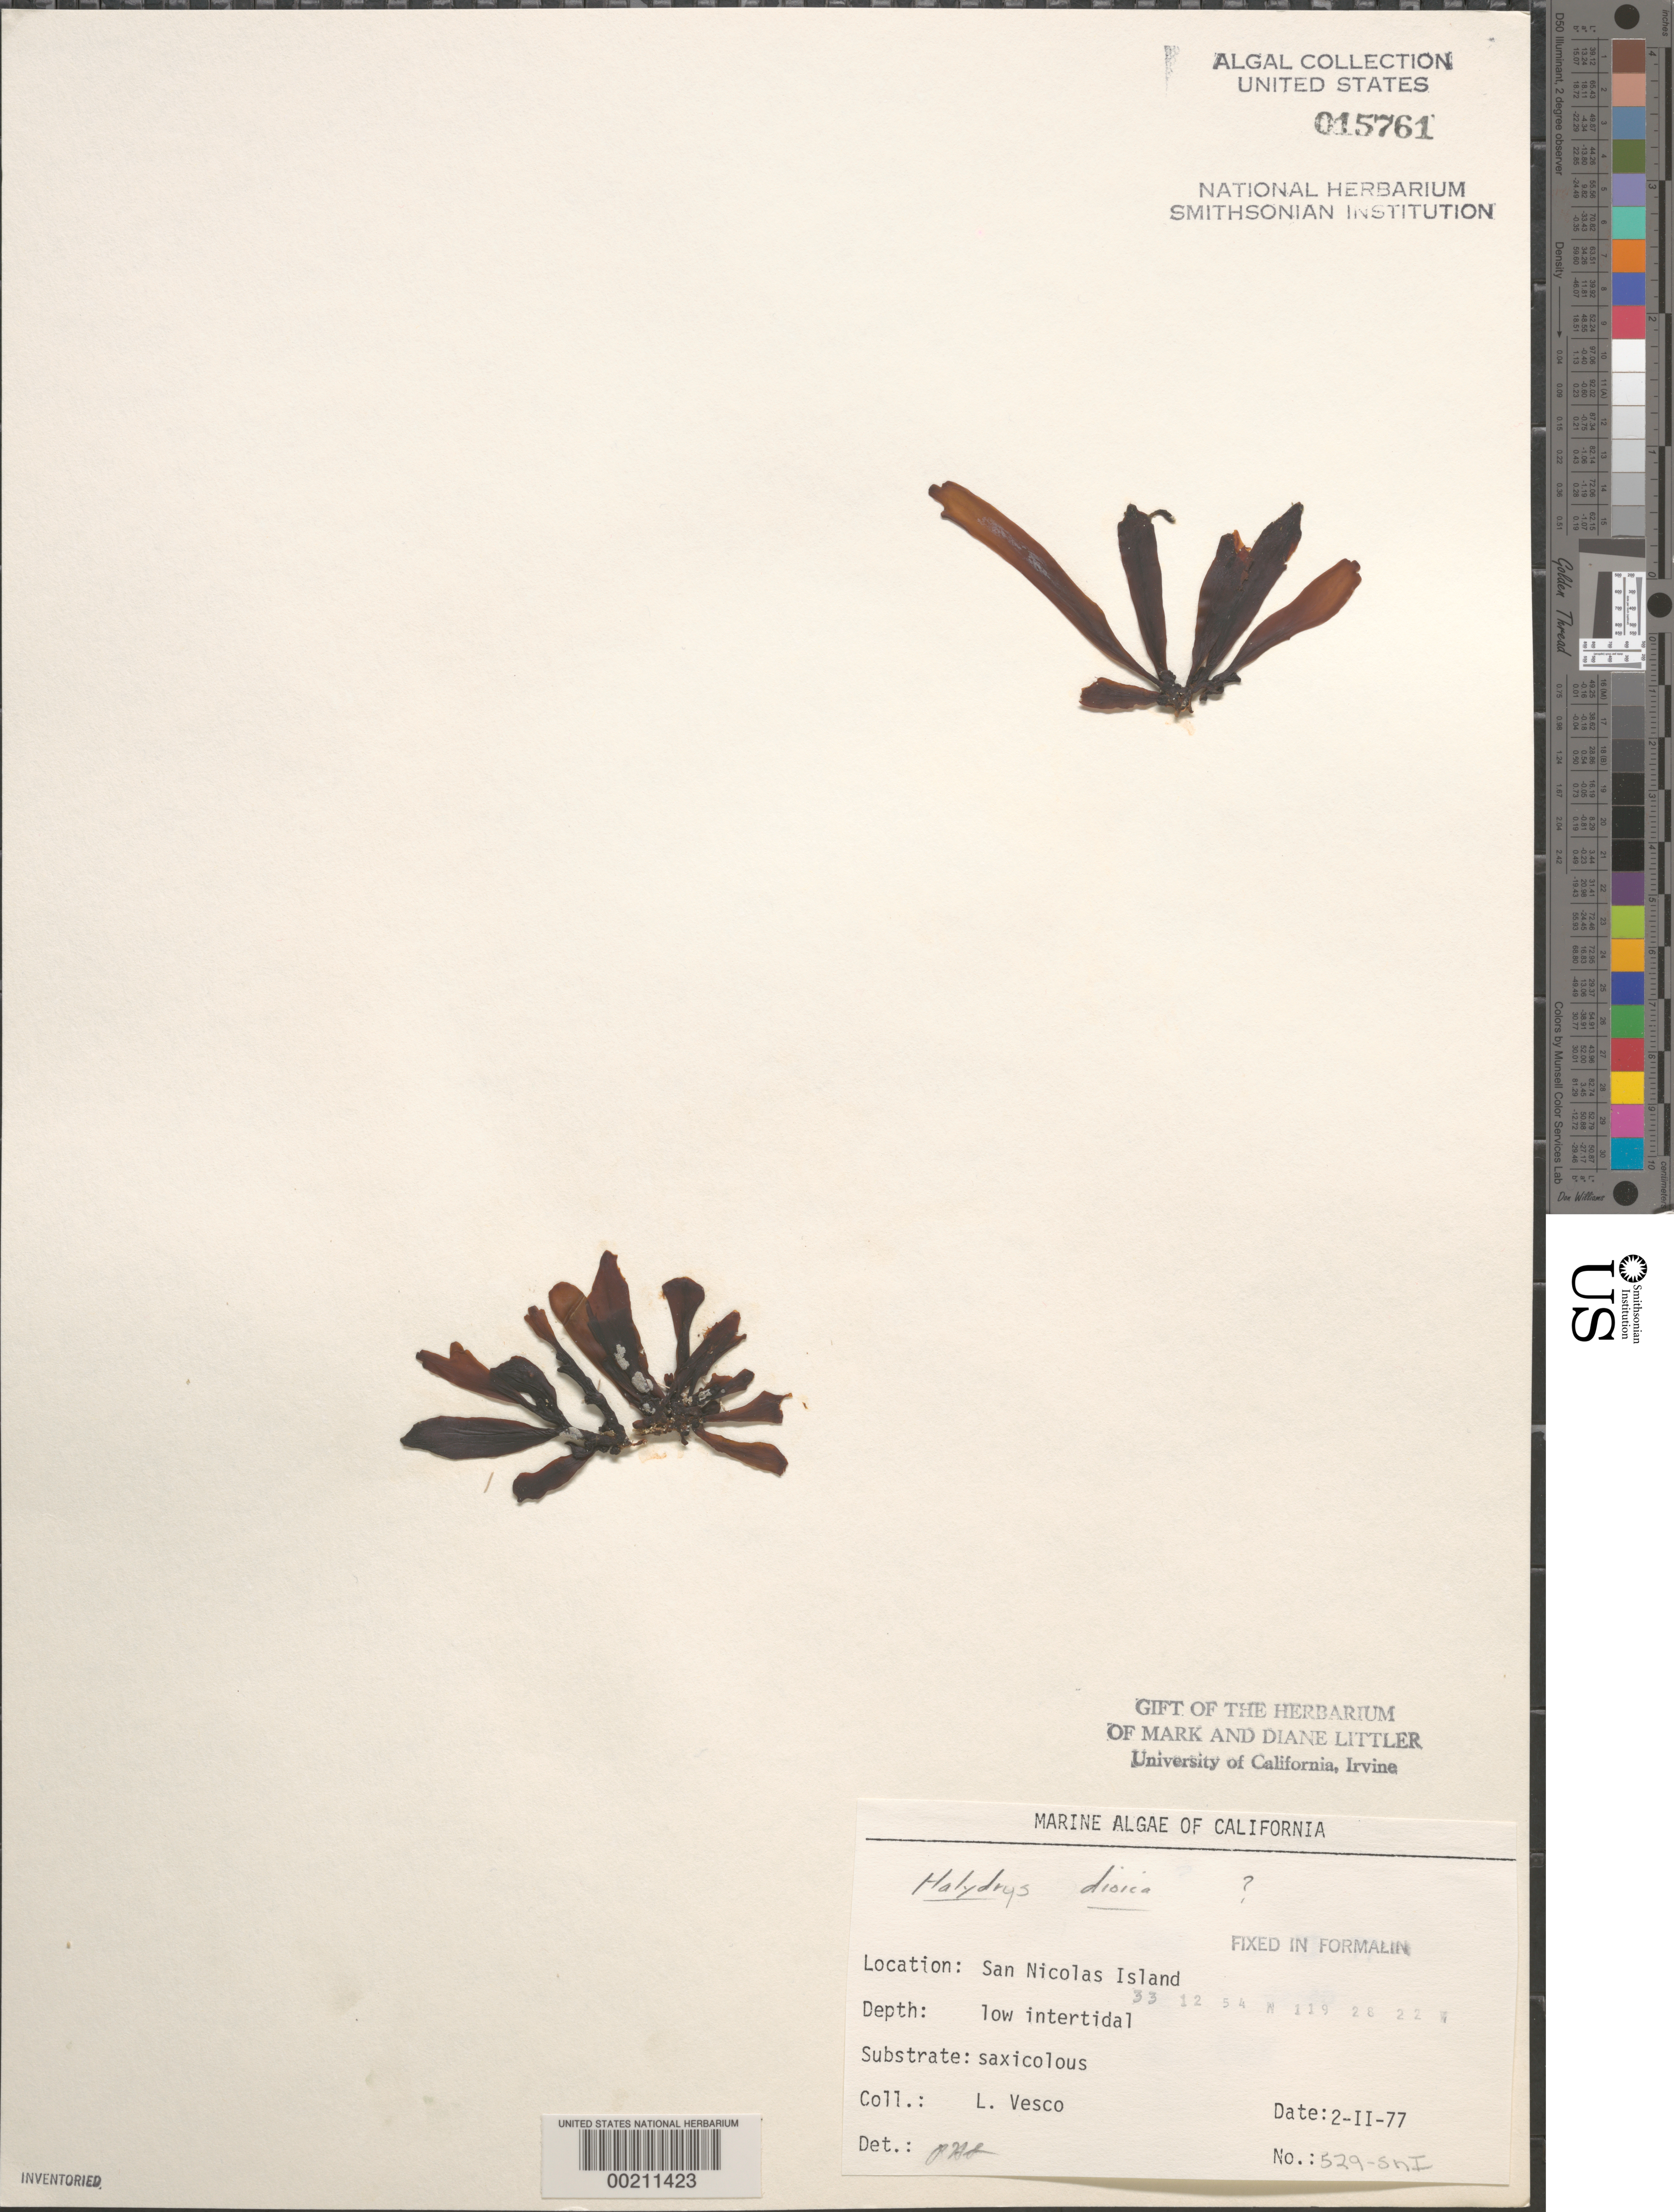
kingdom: Chromista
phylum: Ochrophyta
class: Phaeophyceae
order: Fucales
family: Sargassaceae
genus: Halidrys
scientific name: Halidrys dioica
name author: N.L. Gardner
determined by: Sims, Robert H.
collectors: L. Vesco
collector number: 529-sni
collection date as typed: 02 Feb 1977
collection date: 1977-02-02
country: United States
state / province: California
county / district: Ventura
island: San Nicolas Island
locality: Dutch Harbor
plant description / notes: BLM-SOCALBIGHT Rocky Intertidal Survey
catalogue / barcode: US 15761